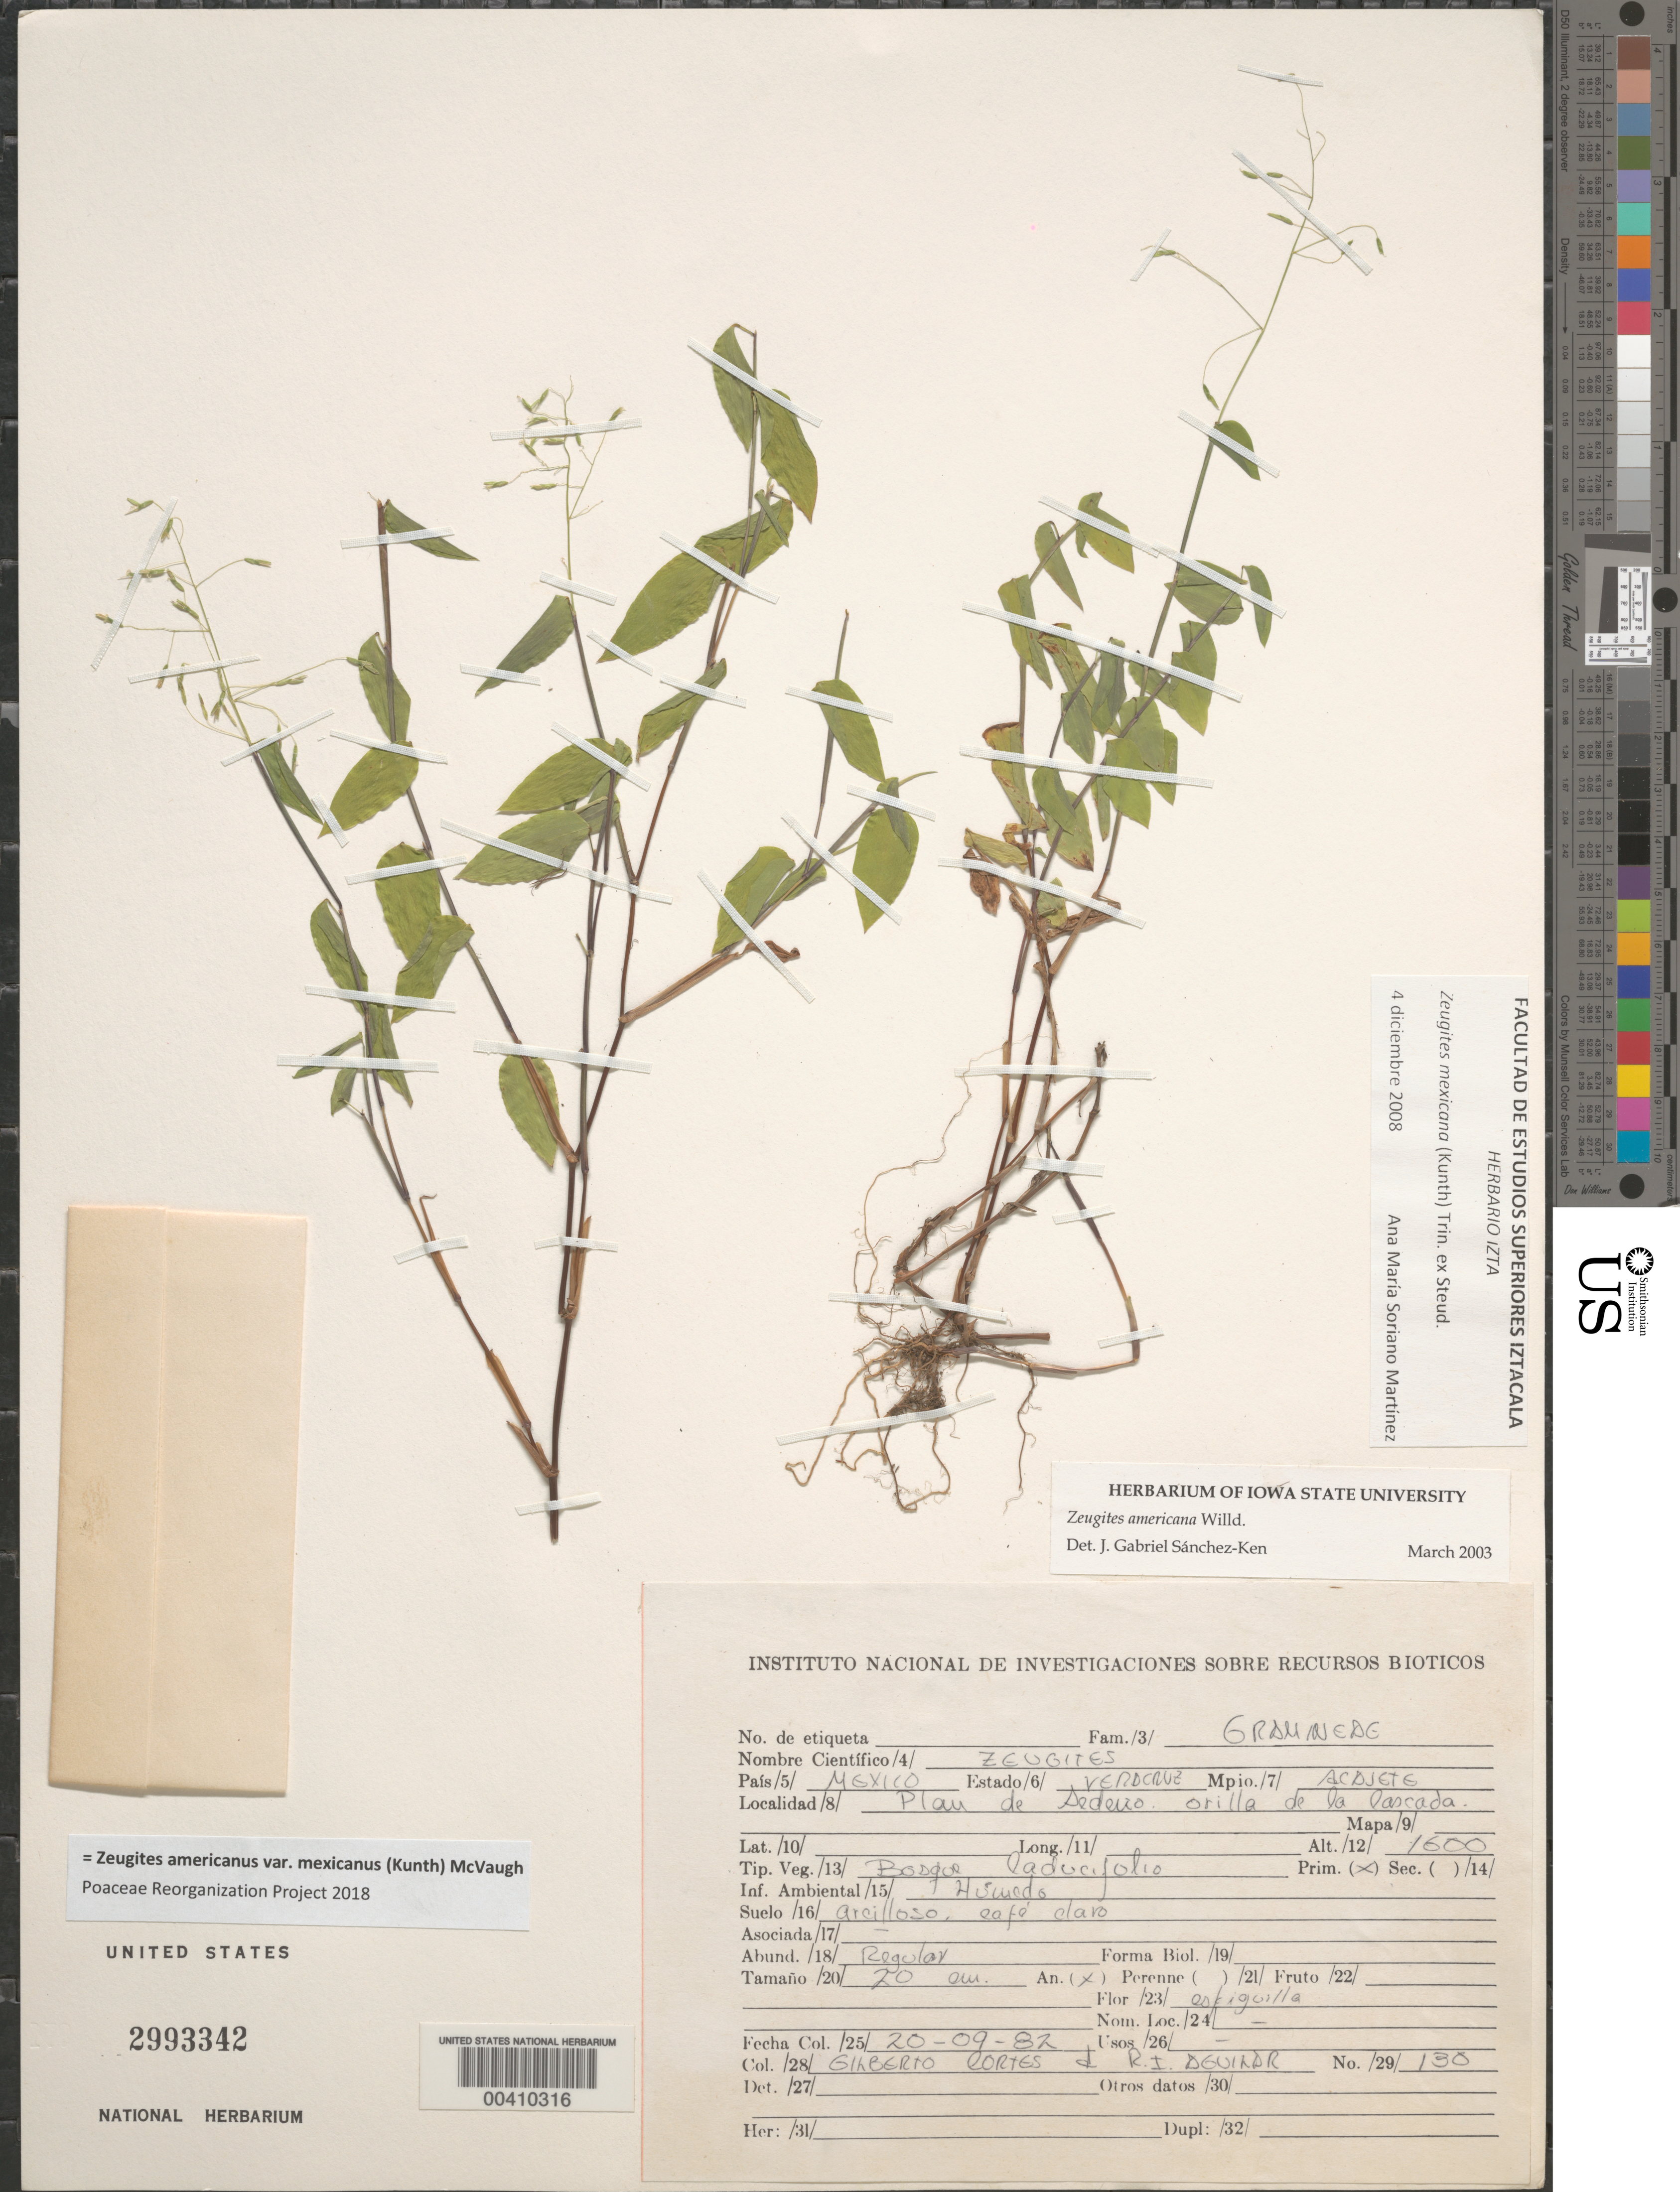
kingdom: Plantae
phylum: Tracheophyta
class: Liliopsida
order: Poales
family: Poaceae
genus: Zeugites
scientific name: Zeugites americanus var. mexicanus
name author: (Kunth) McVaugh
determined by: Poaceae Reorganization Project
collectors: G. Cortés R. & R. Aguilar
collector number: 130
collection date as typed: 20 Sep 1982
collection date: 1982-09-20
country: Mexico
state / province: Veracruz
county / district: Acajete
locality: Plan de Sedeno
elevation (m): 1600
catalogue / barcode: US 2993342